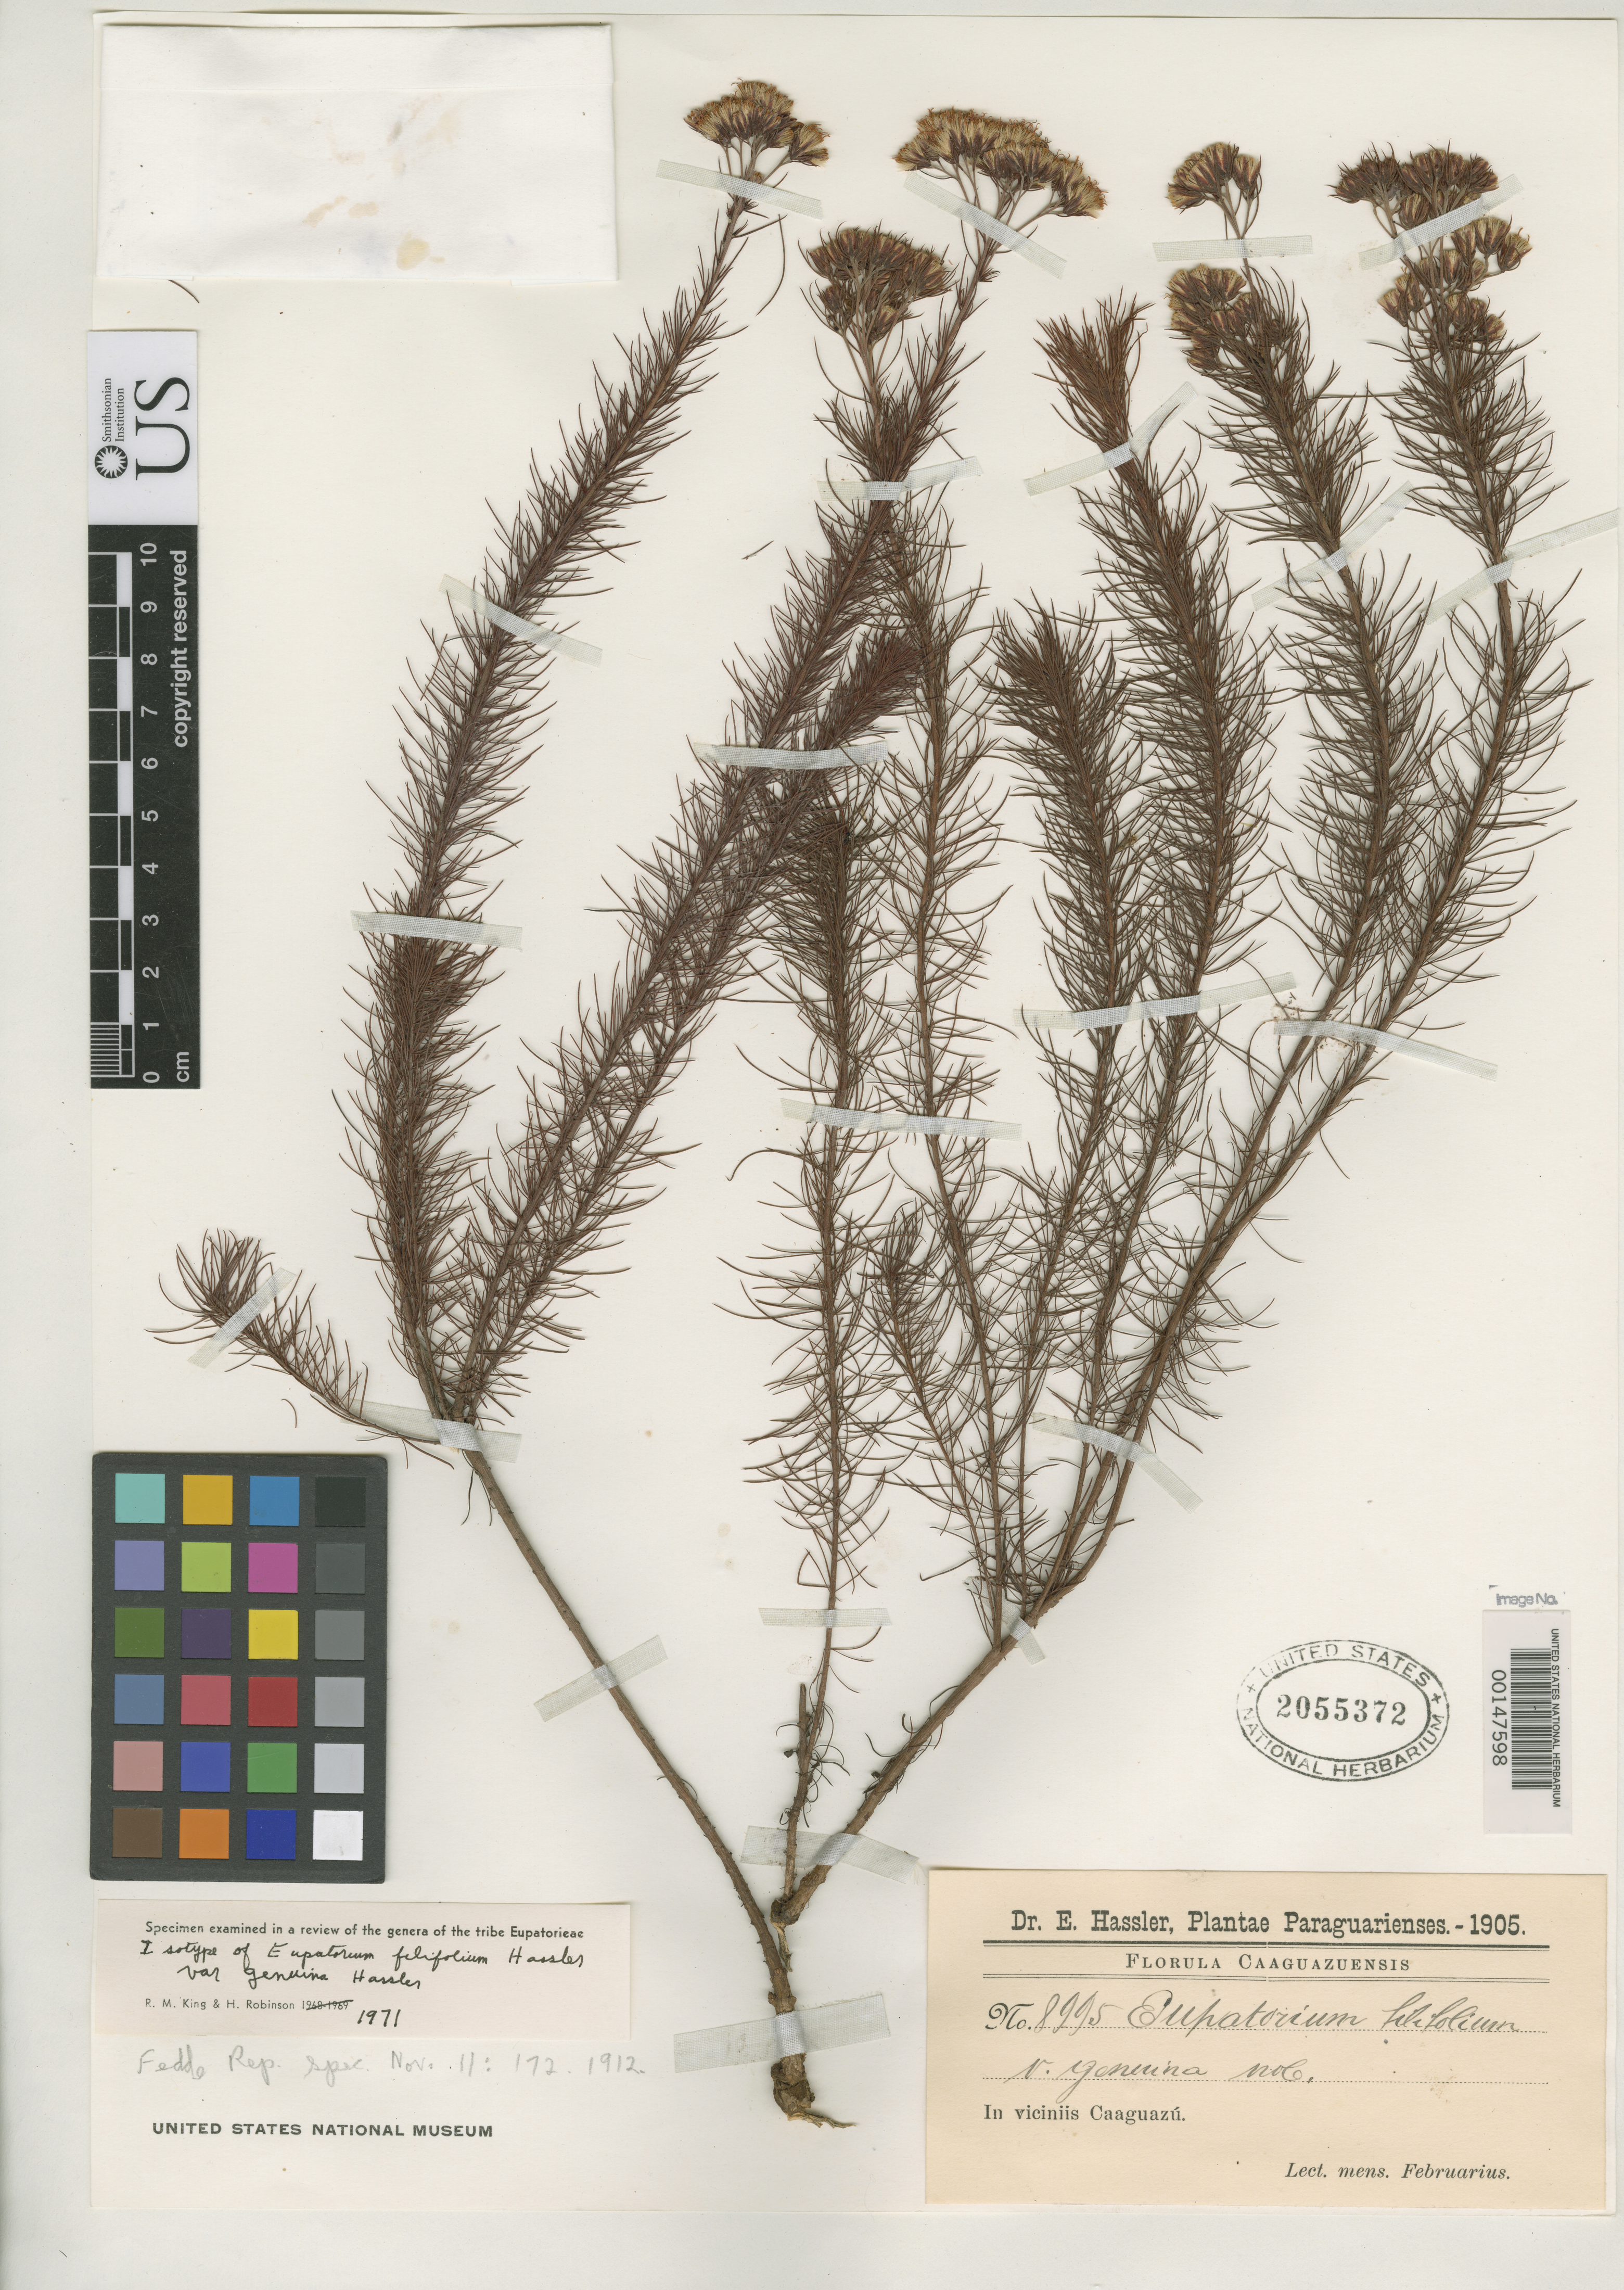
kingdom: Plantae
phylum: Tracheophyta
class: Magnoliopsida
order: Asterales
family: Asteraceae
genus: Eupatorium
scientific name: Eupatorium filifolium var. genuina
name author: Hassl.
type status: Isotype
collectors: E. Hassler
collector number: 8995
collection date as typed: Feb 1905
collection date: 1905-02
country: Paraguay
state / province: Caaguazú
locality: Near Caaguazu.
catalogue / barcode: US 2055372